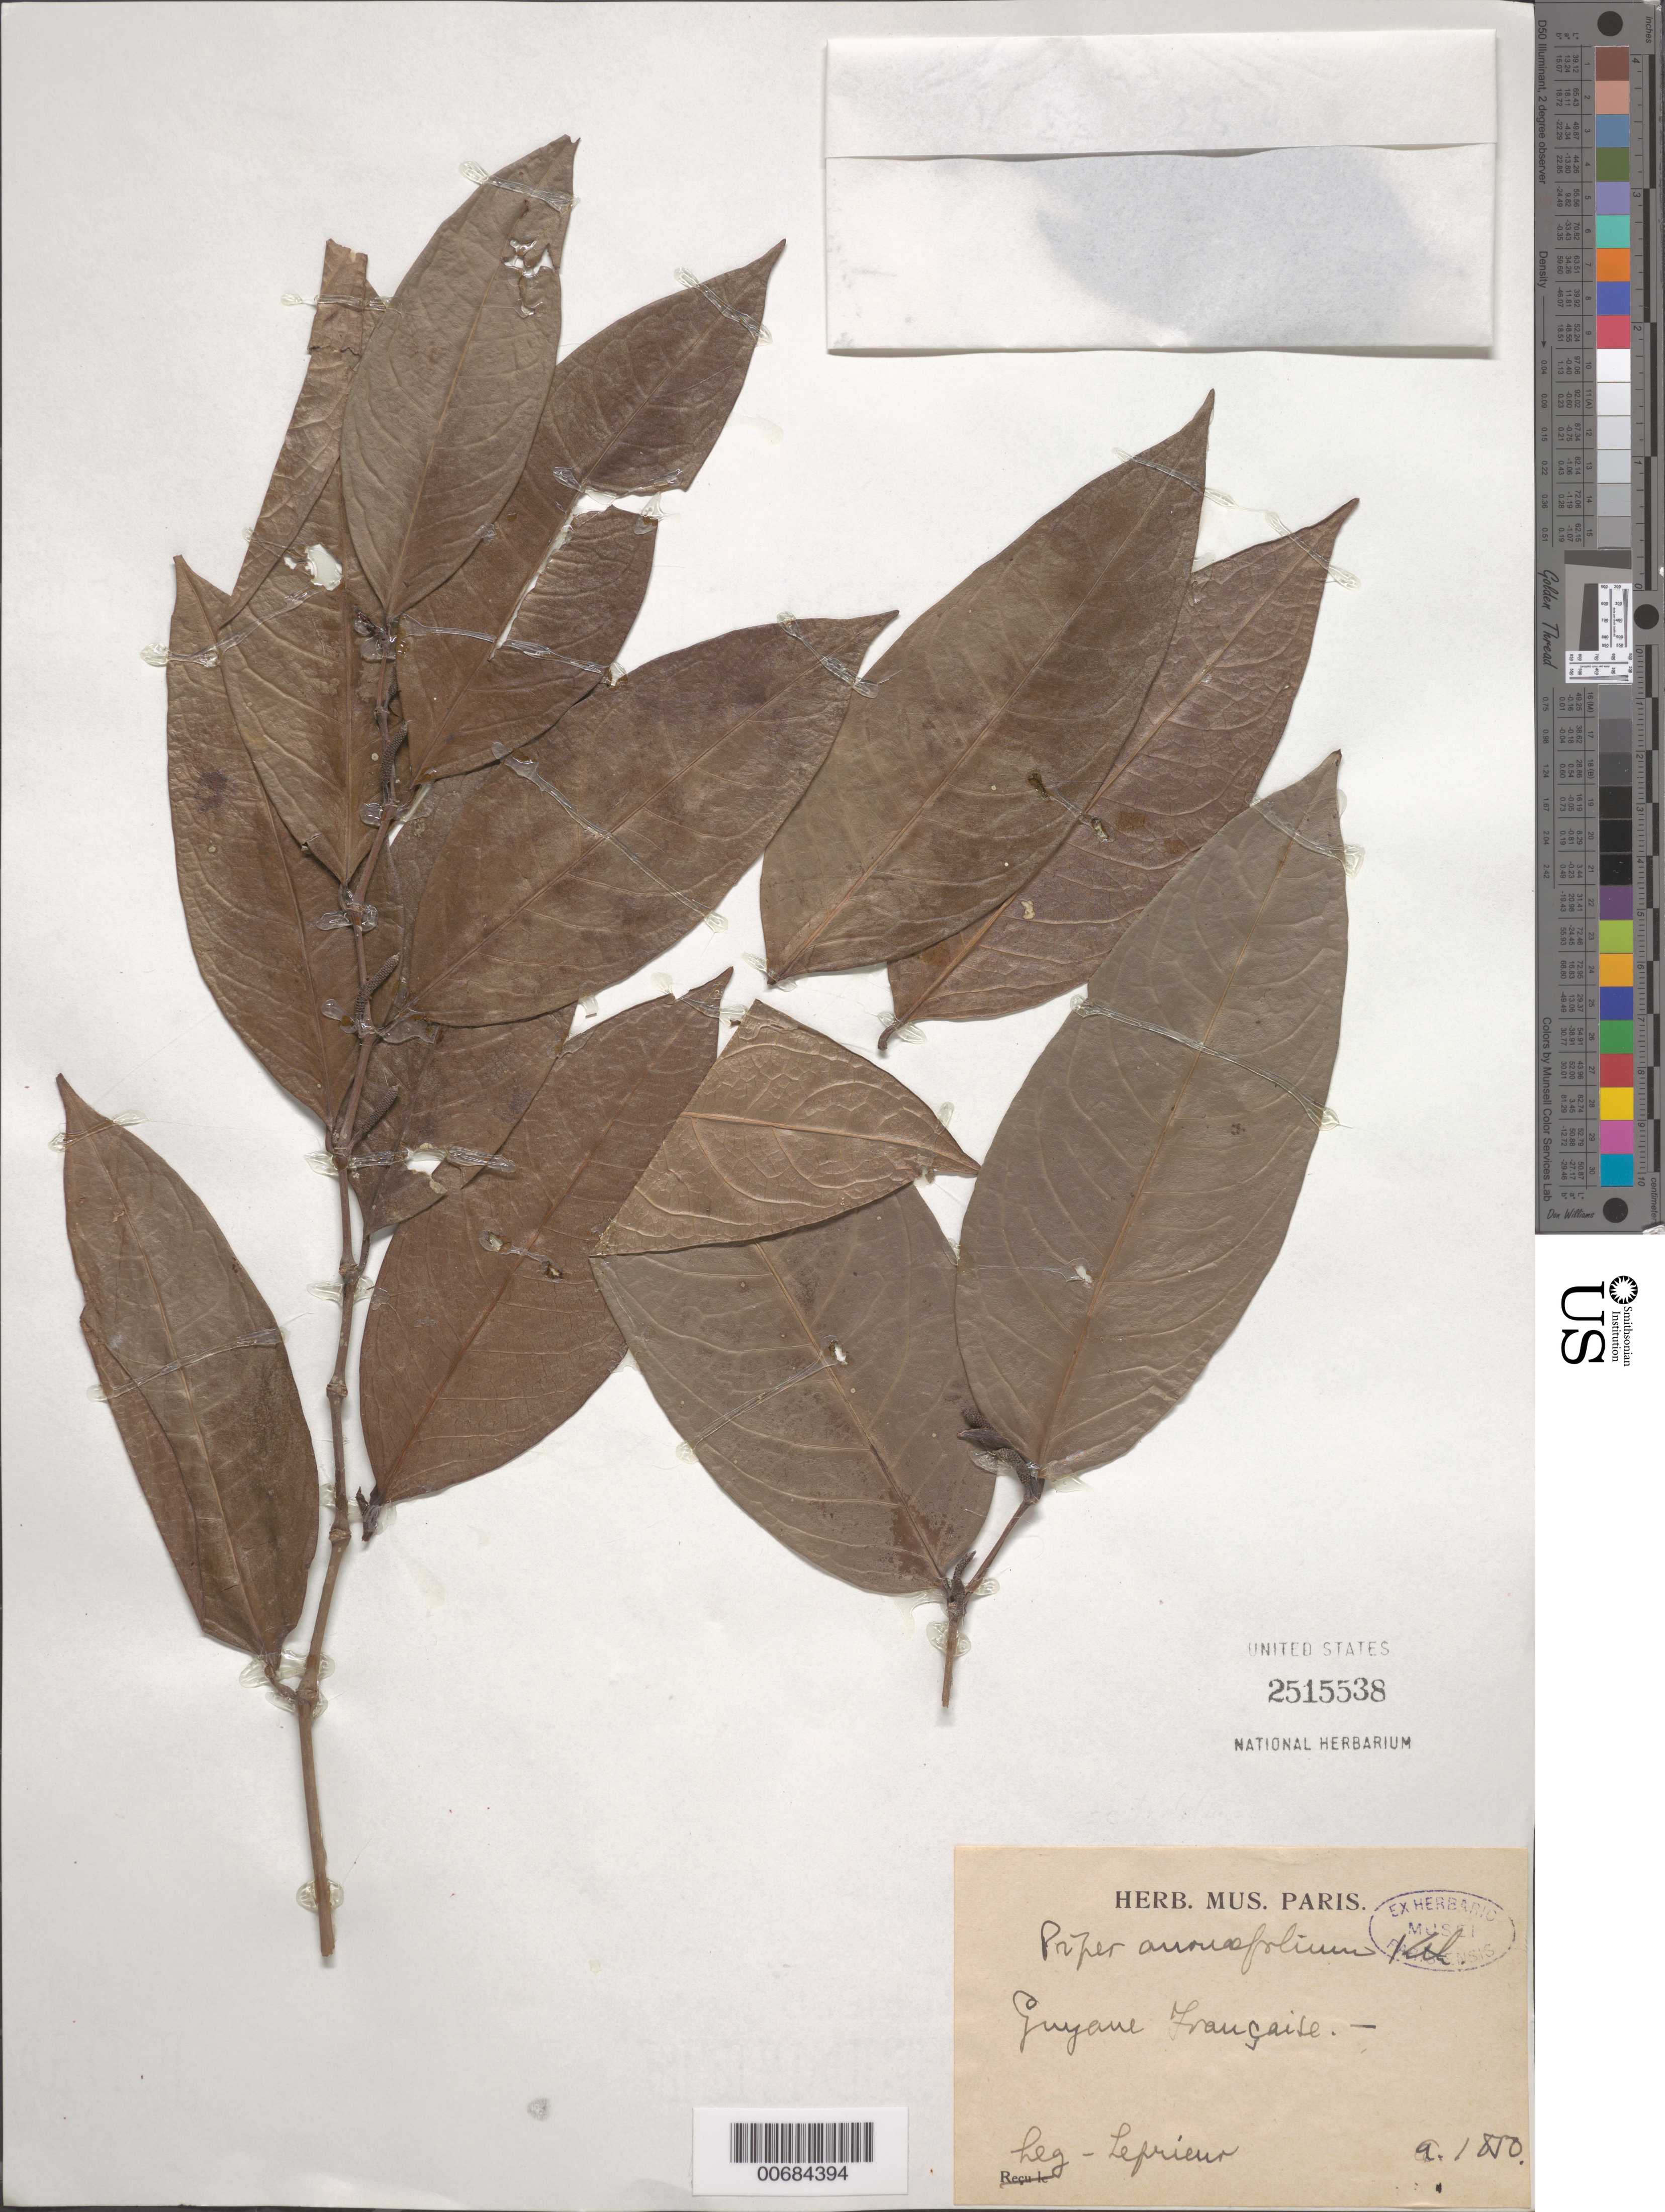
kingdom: Plantae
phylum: Tracheophyta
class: Magnoliopsida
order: Piperales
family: Piperaceae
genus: Piper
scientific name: Piper anonifolium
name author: (Kunth) C. DC.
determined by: Yuncker, T. G.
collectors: F. M. R. Leprieur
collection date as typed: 1850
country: French Guiana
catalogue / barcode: US 2515538